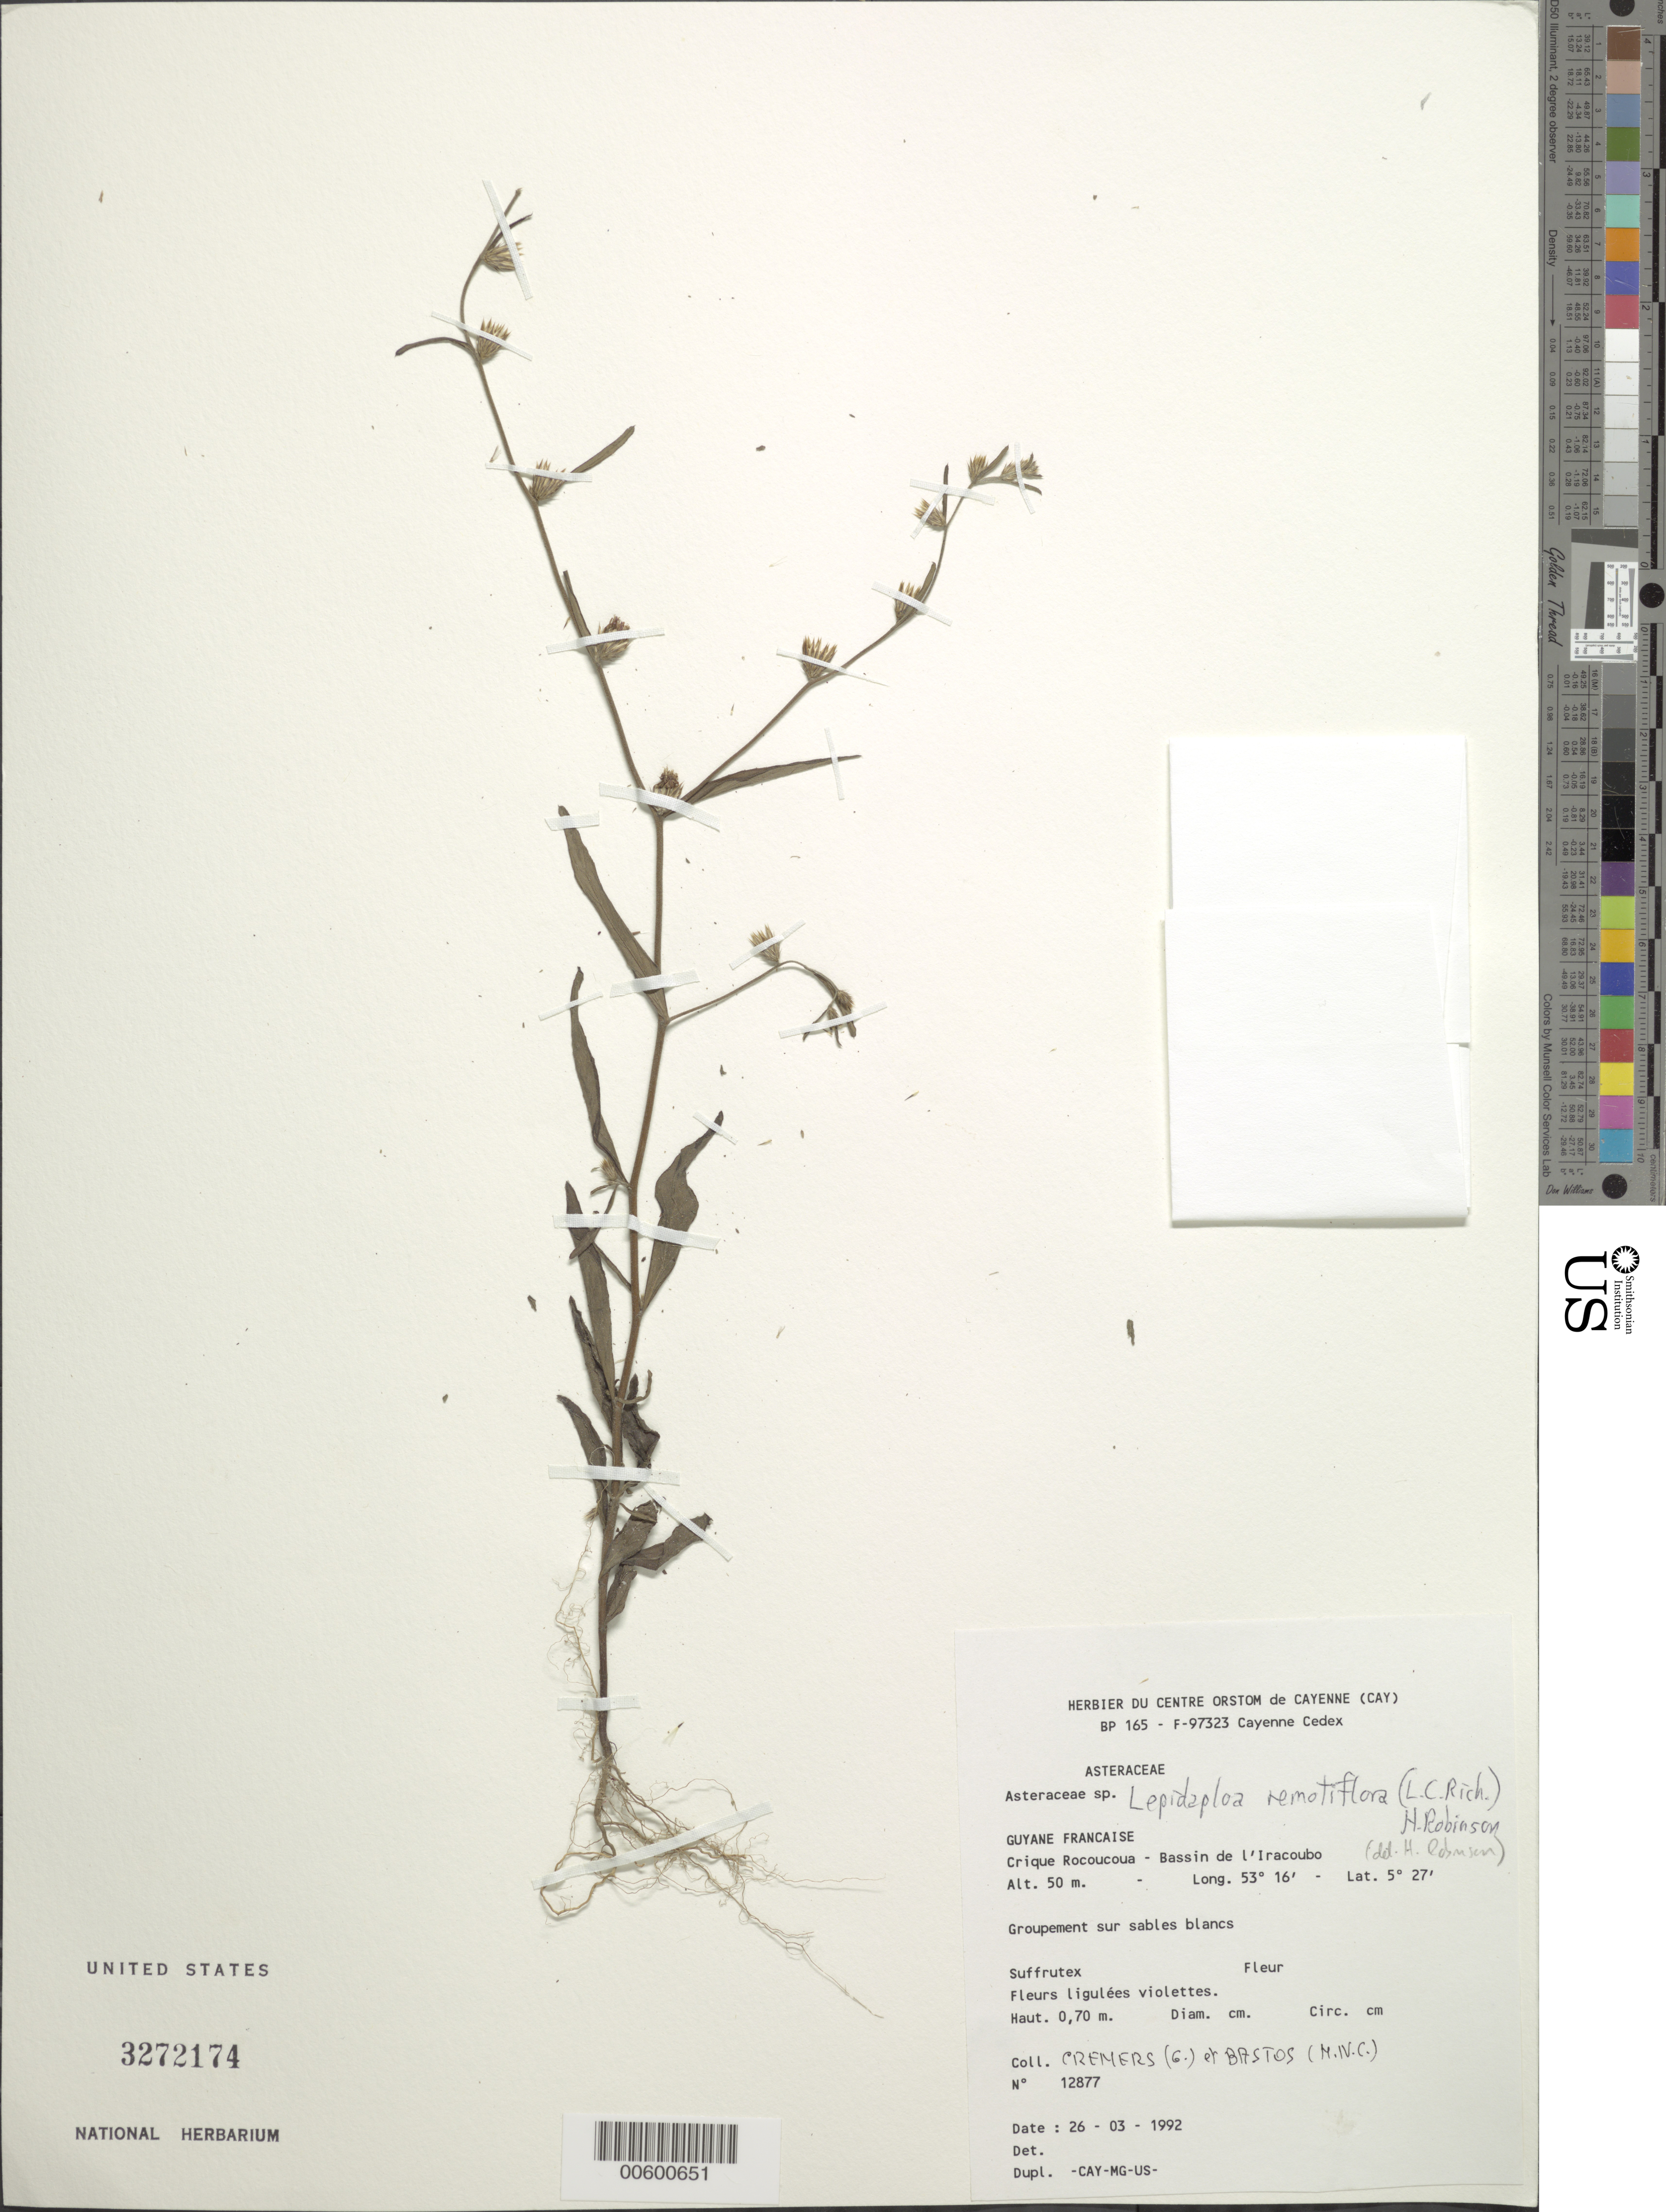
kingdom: Plantae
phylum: Tracheophyta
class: Magnoliopsida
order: Asterales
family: Asteraceae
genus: Lepidaploa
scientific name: Lepidaploa remotiflora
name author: (Rich.) H. Rob.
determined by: Robinson, Harold E., (US)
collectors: G. Cremers & M. Bastos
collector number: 12877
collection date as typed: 26-Mar-92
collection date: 1992-03-26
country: French Guiana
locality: Crique Rocoucoua, Bassin de l'Iracoubo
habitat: Groupment sur sables blancs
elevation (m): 50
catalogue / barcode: US 3272174